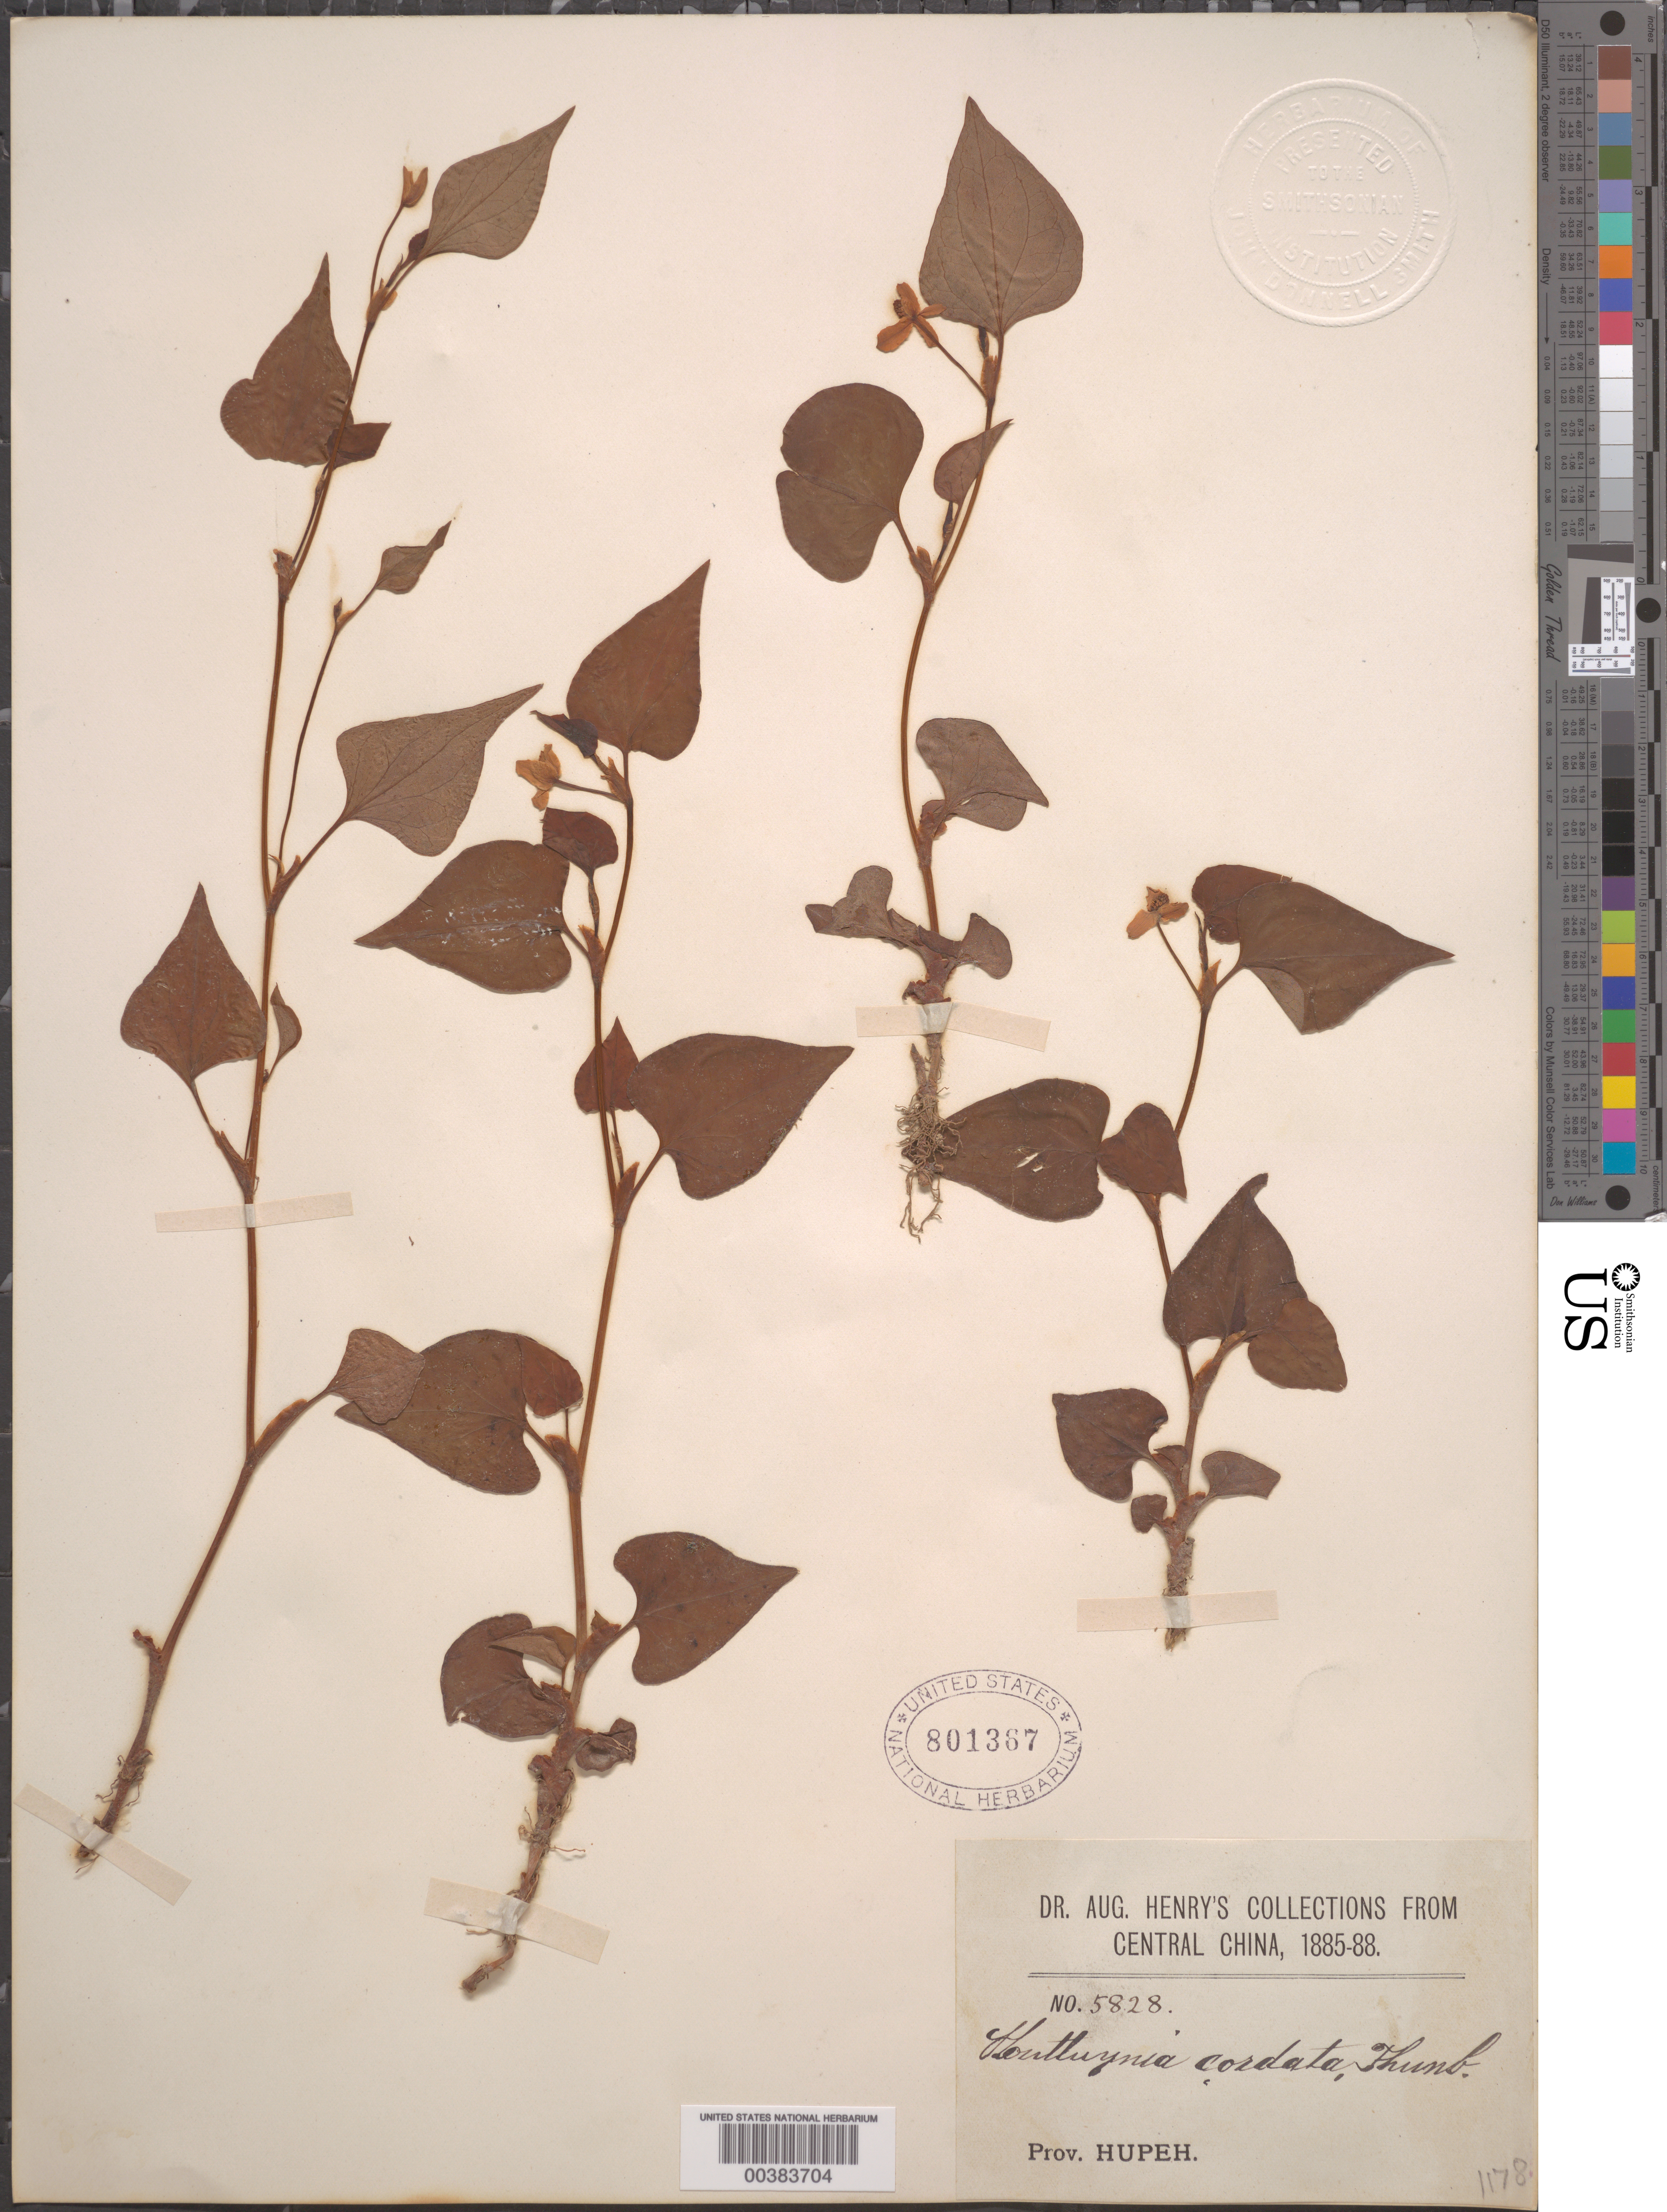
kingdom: Plantae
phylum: Tracheophyta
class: Magnoliopsida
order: Piperales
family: Saururaceae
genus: Houttuynia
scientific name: Houttuynia cordata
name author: Thunb.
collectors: A. Henry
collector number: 5828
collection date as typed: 1885 to -- -- 1888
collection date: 1885/1888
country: China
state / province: Hubei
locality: Prov. Hupeh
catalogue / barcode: US 801367